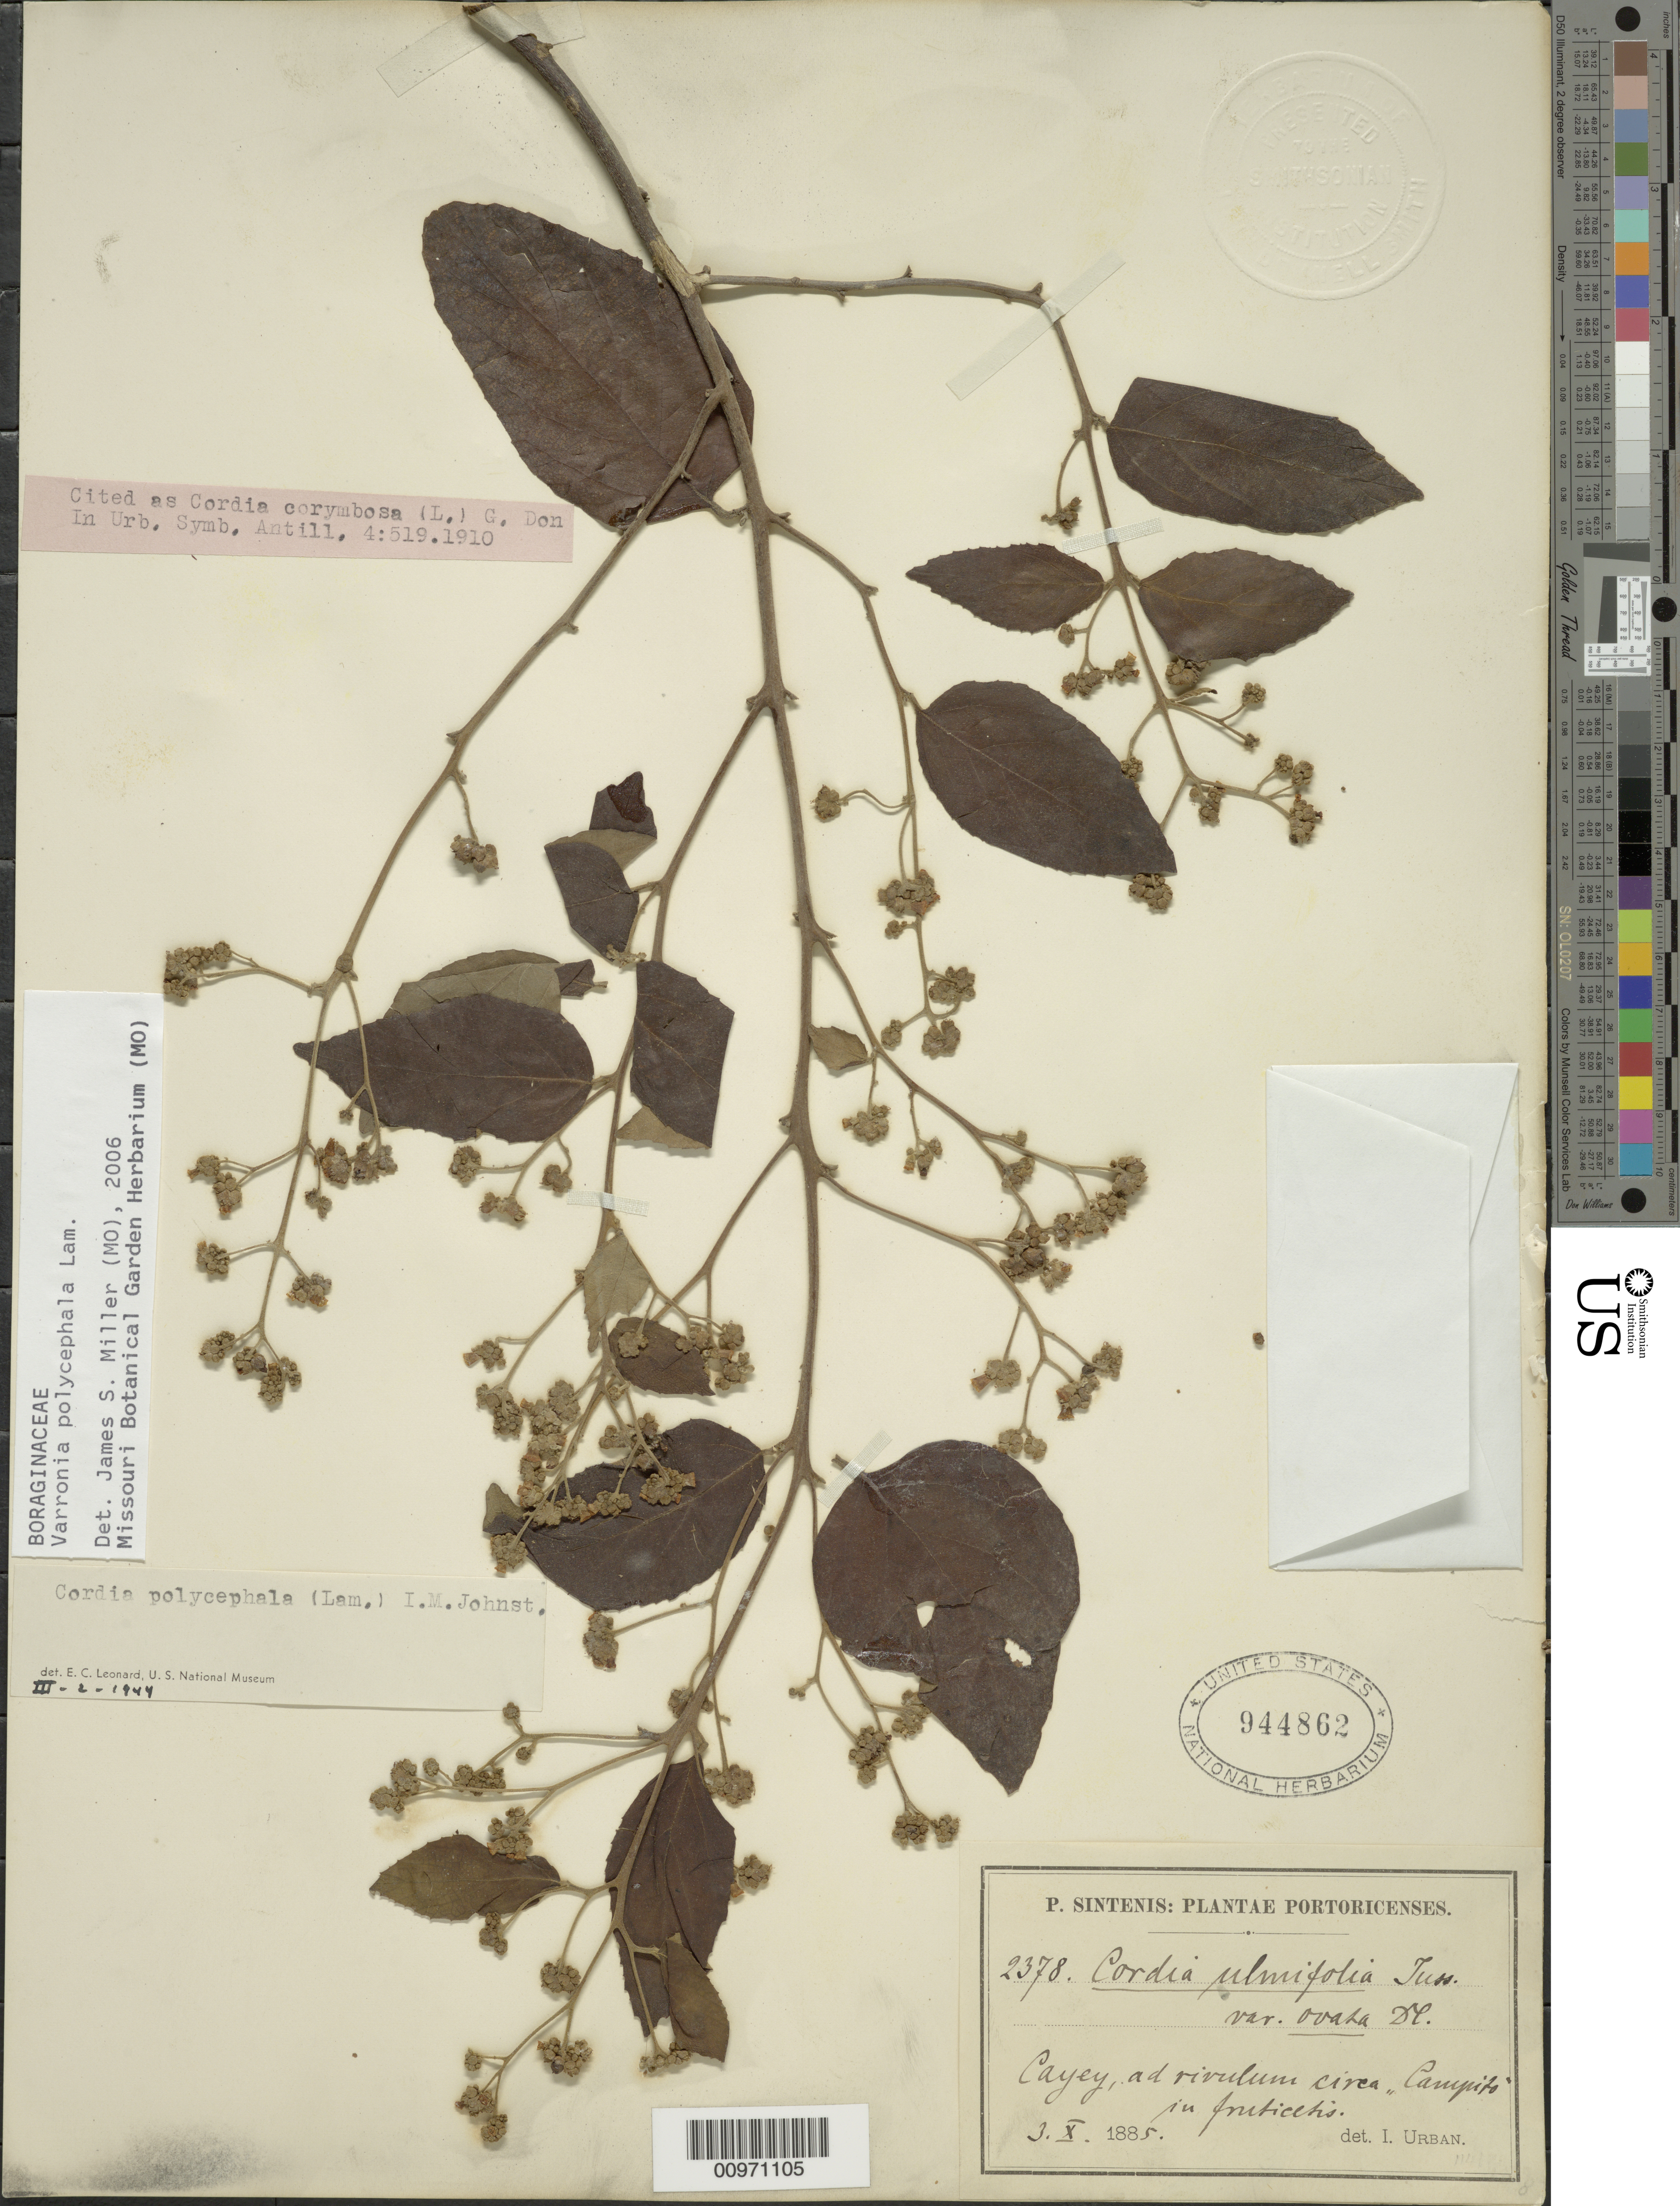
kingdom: Plantae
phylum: Tracheophyta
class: Magnoliopsida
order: Boraginales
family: Cordiaceae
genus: Varronia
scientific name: Varronia polycephala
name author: Lam.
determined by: Miller, James S., (MO), Missouri Botanical Garden (UNITED STATES)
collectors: P. Sintenis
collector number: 2378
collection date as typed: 03 Oct 1885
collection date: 1885-10-03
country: Puerto Rico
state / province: Cayey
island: Puerto Rico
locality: Cayey, ad rivulum circa "Campito"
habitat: Ad rivulum circa "Campito" in fruticetis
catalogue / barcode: US 944862